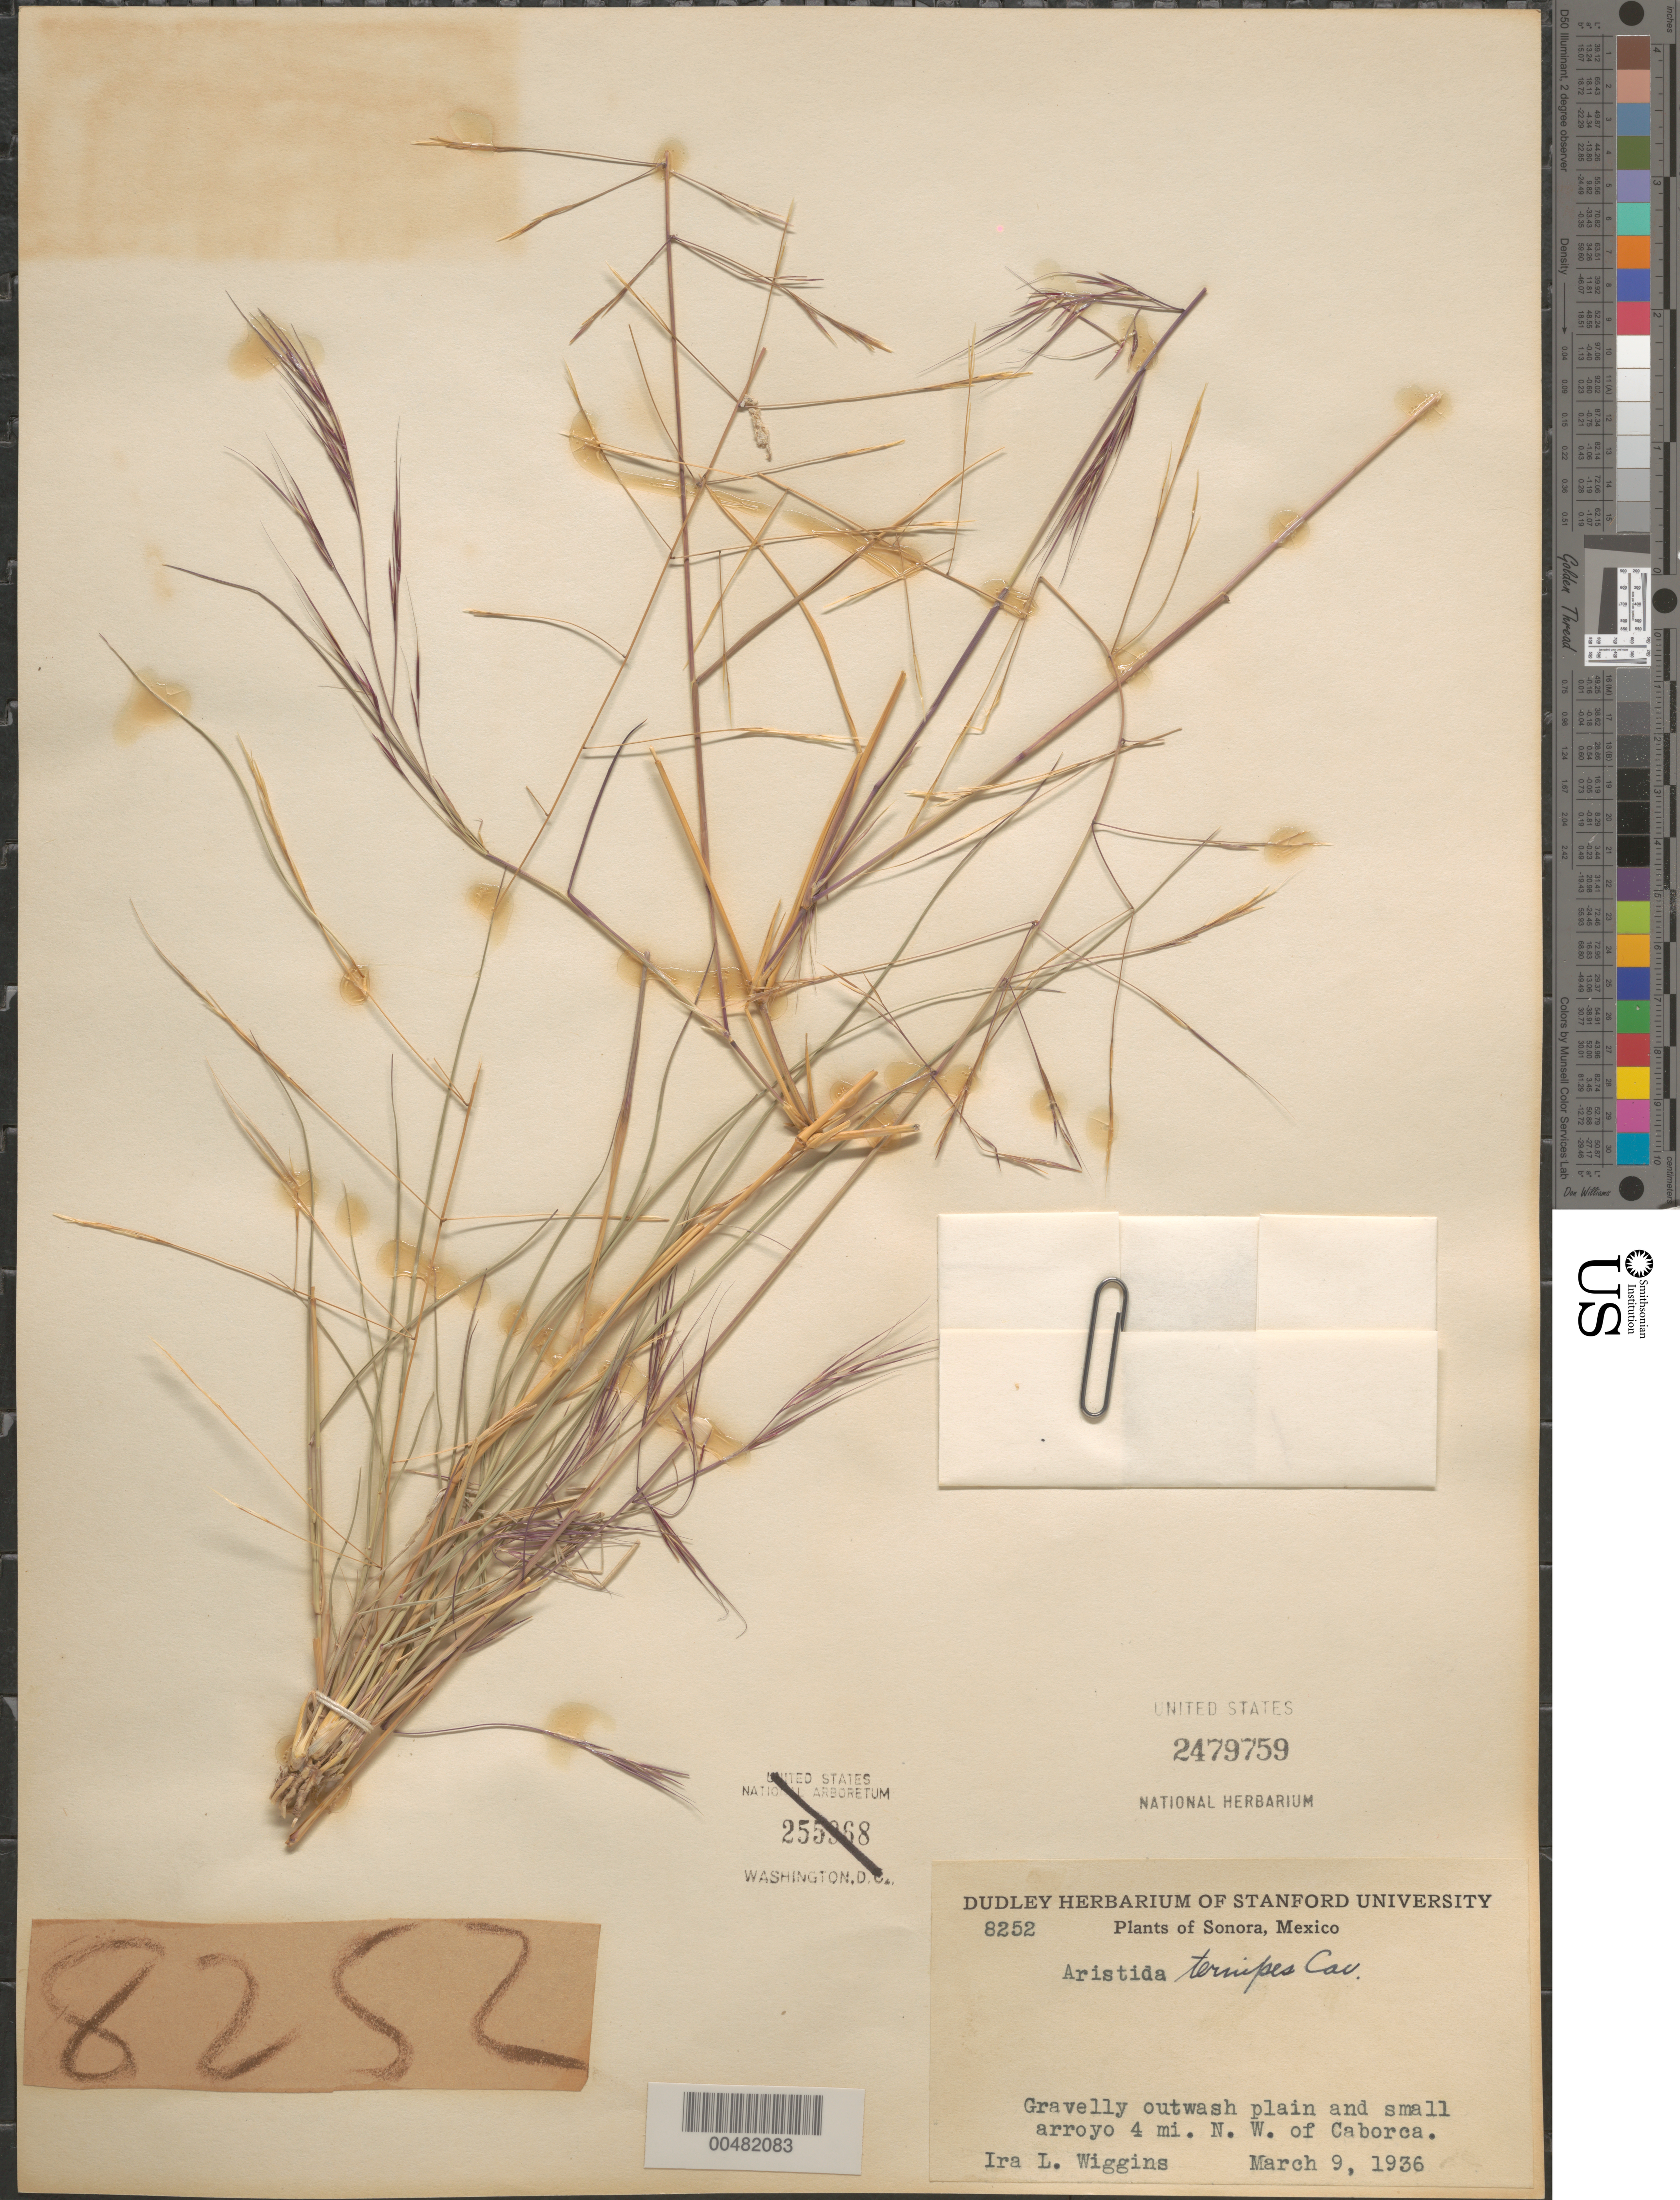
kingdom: Plantae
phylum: Tracheophyta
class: Liliopsida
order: Poales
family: Poaceae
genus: Aristida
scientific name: Aristida ternipes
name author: Cav.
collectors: I. L. Wiggins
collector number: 8252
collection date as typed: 9 Mar 1936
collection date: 1936-03-09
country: Mexico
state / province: Sonora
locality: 4 mi NW of Caborca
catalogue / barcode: US 2479759